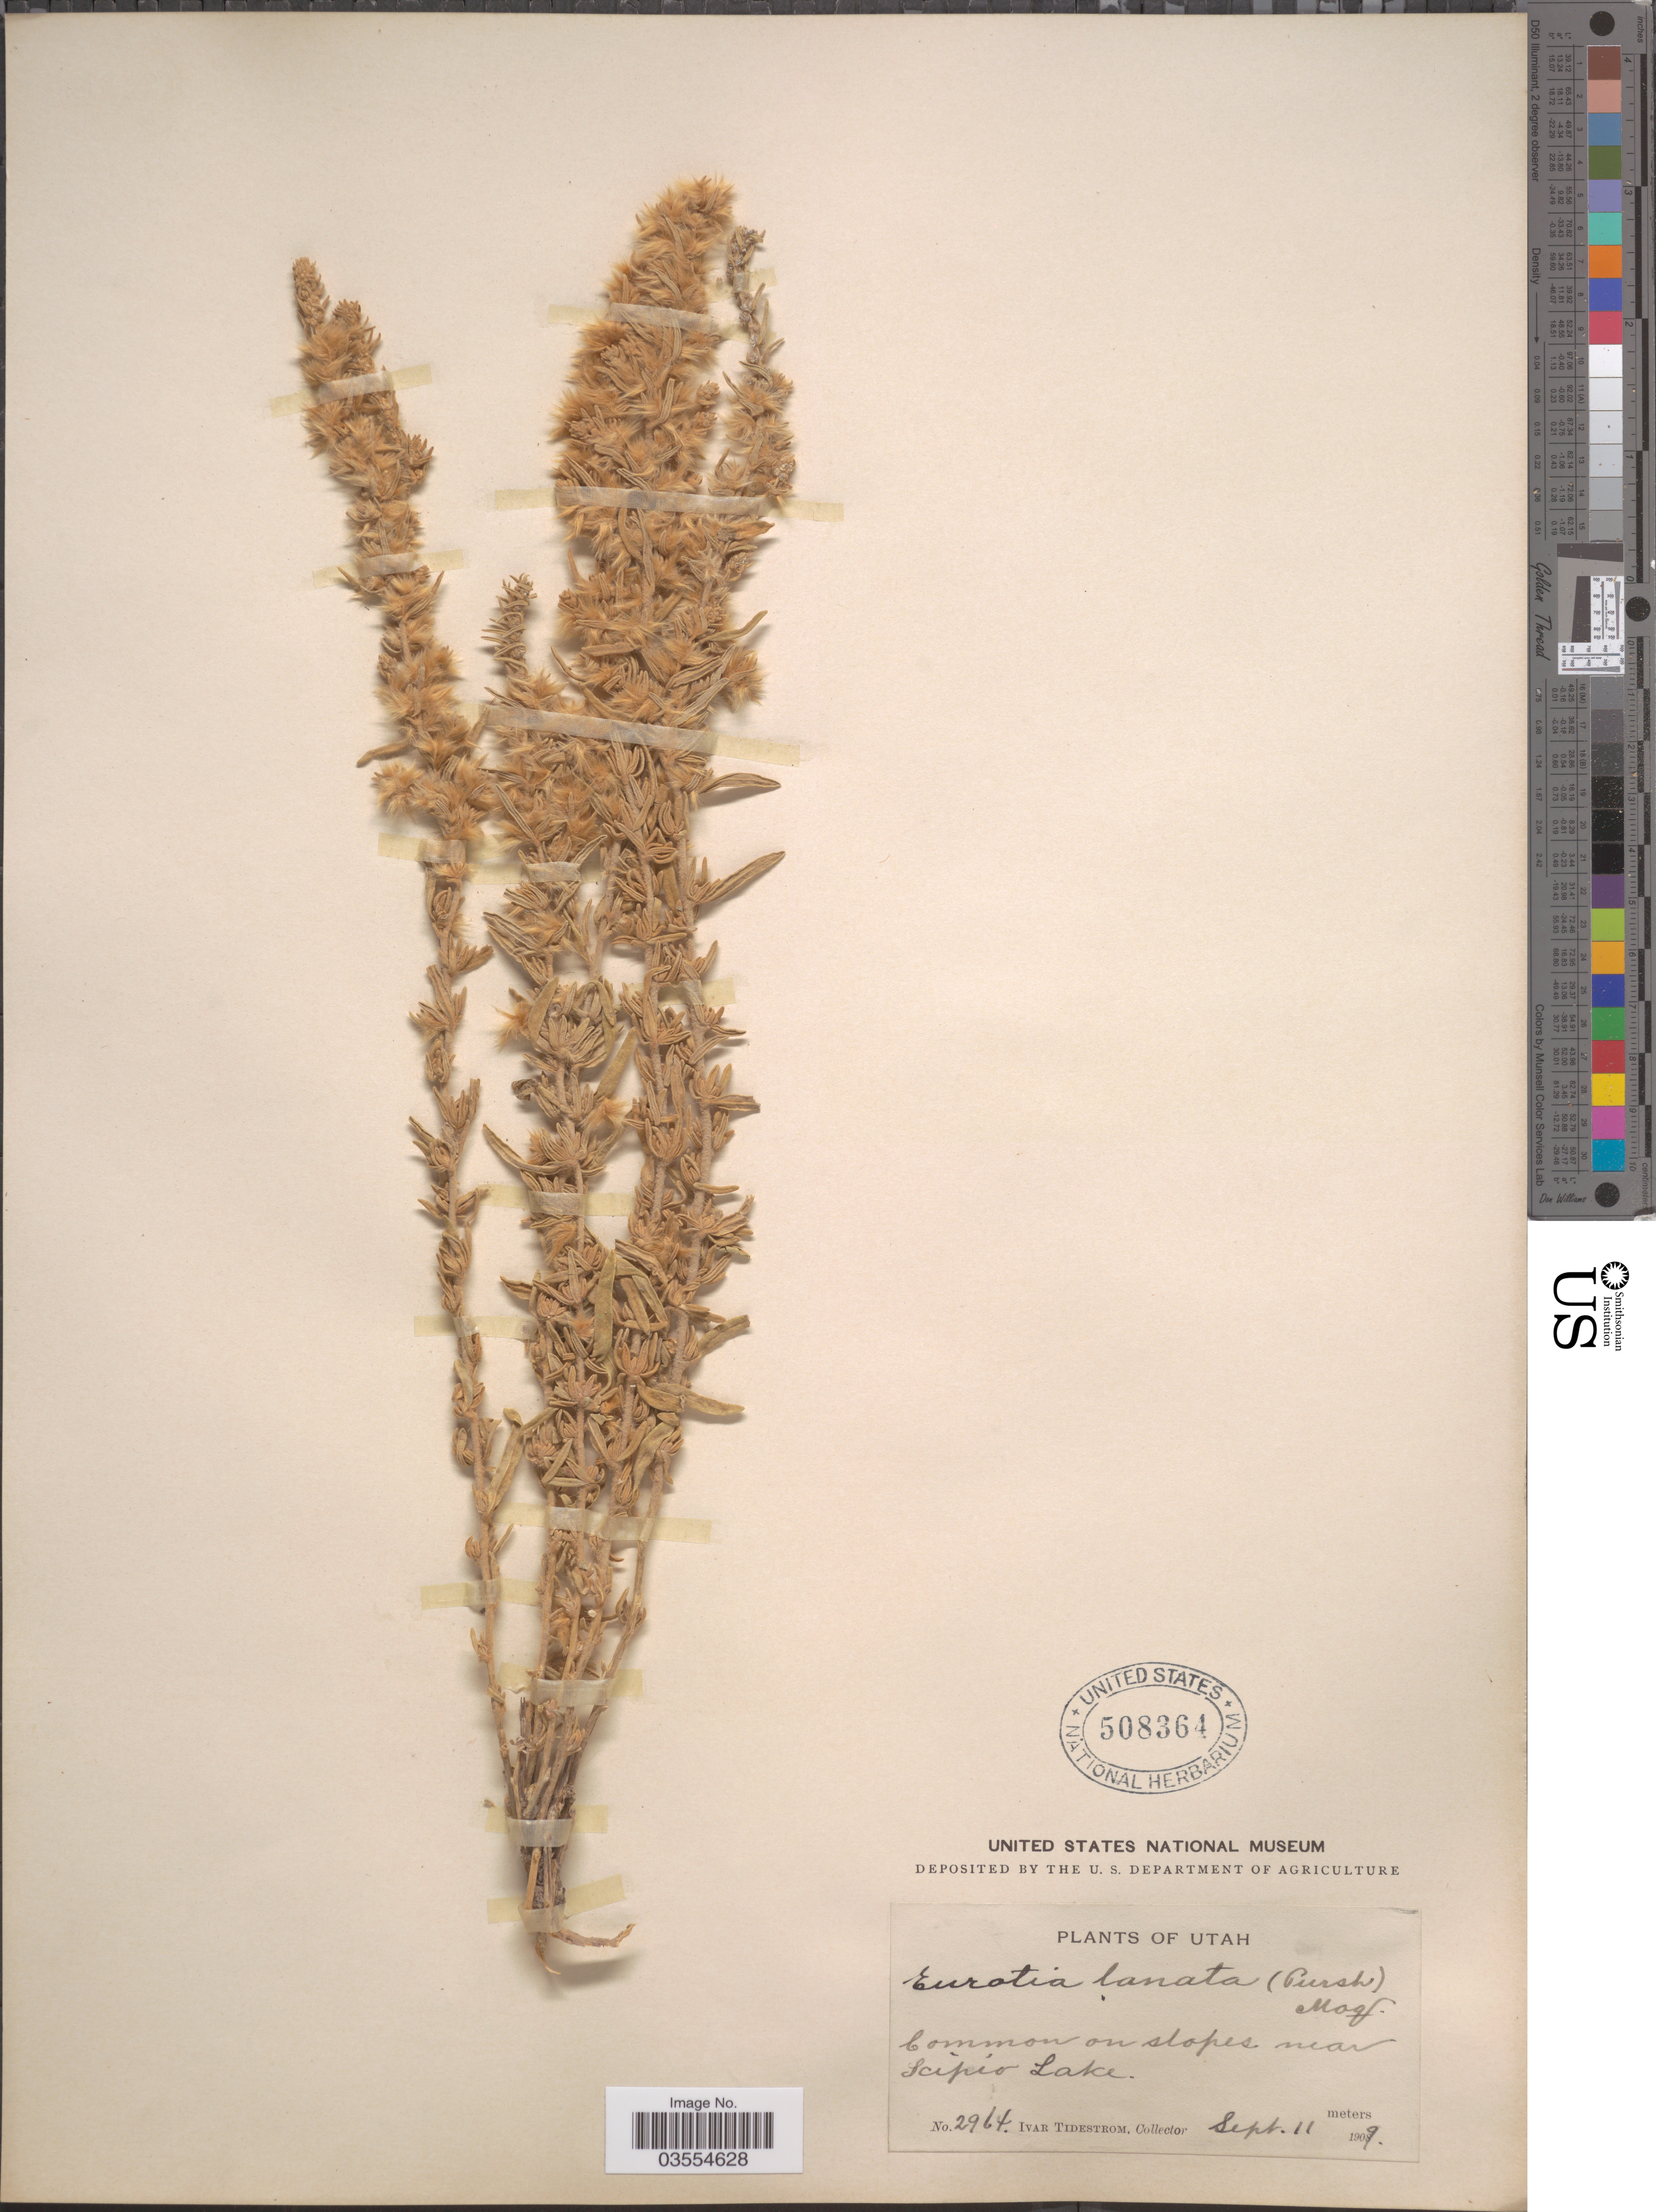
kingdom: Plantae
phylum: Tracheophyta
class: Magnoliopsida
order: Caryophyllales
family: Amaranthaceae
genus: Krascheninnikovia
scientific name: Krascheninnikovia lanata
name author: (Pursh) A. Meeuse & A.Smit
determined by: U.S. National Herbarium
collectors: I. F. Tidestrom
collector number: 2964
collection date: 1909-09-11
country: United States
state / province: Utah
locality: On slopes near Scipio Lake.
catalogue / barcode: US 508364